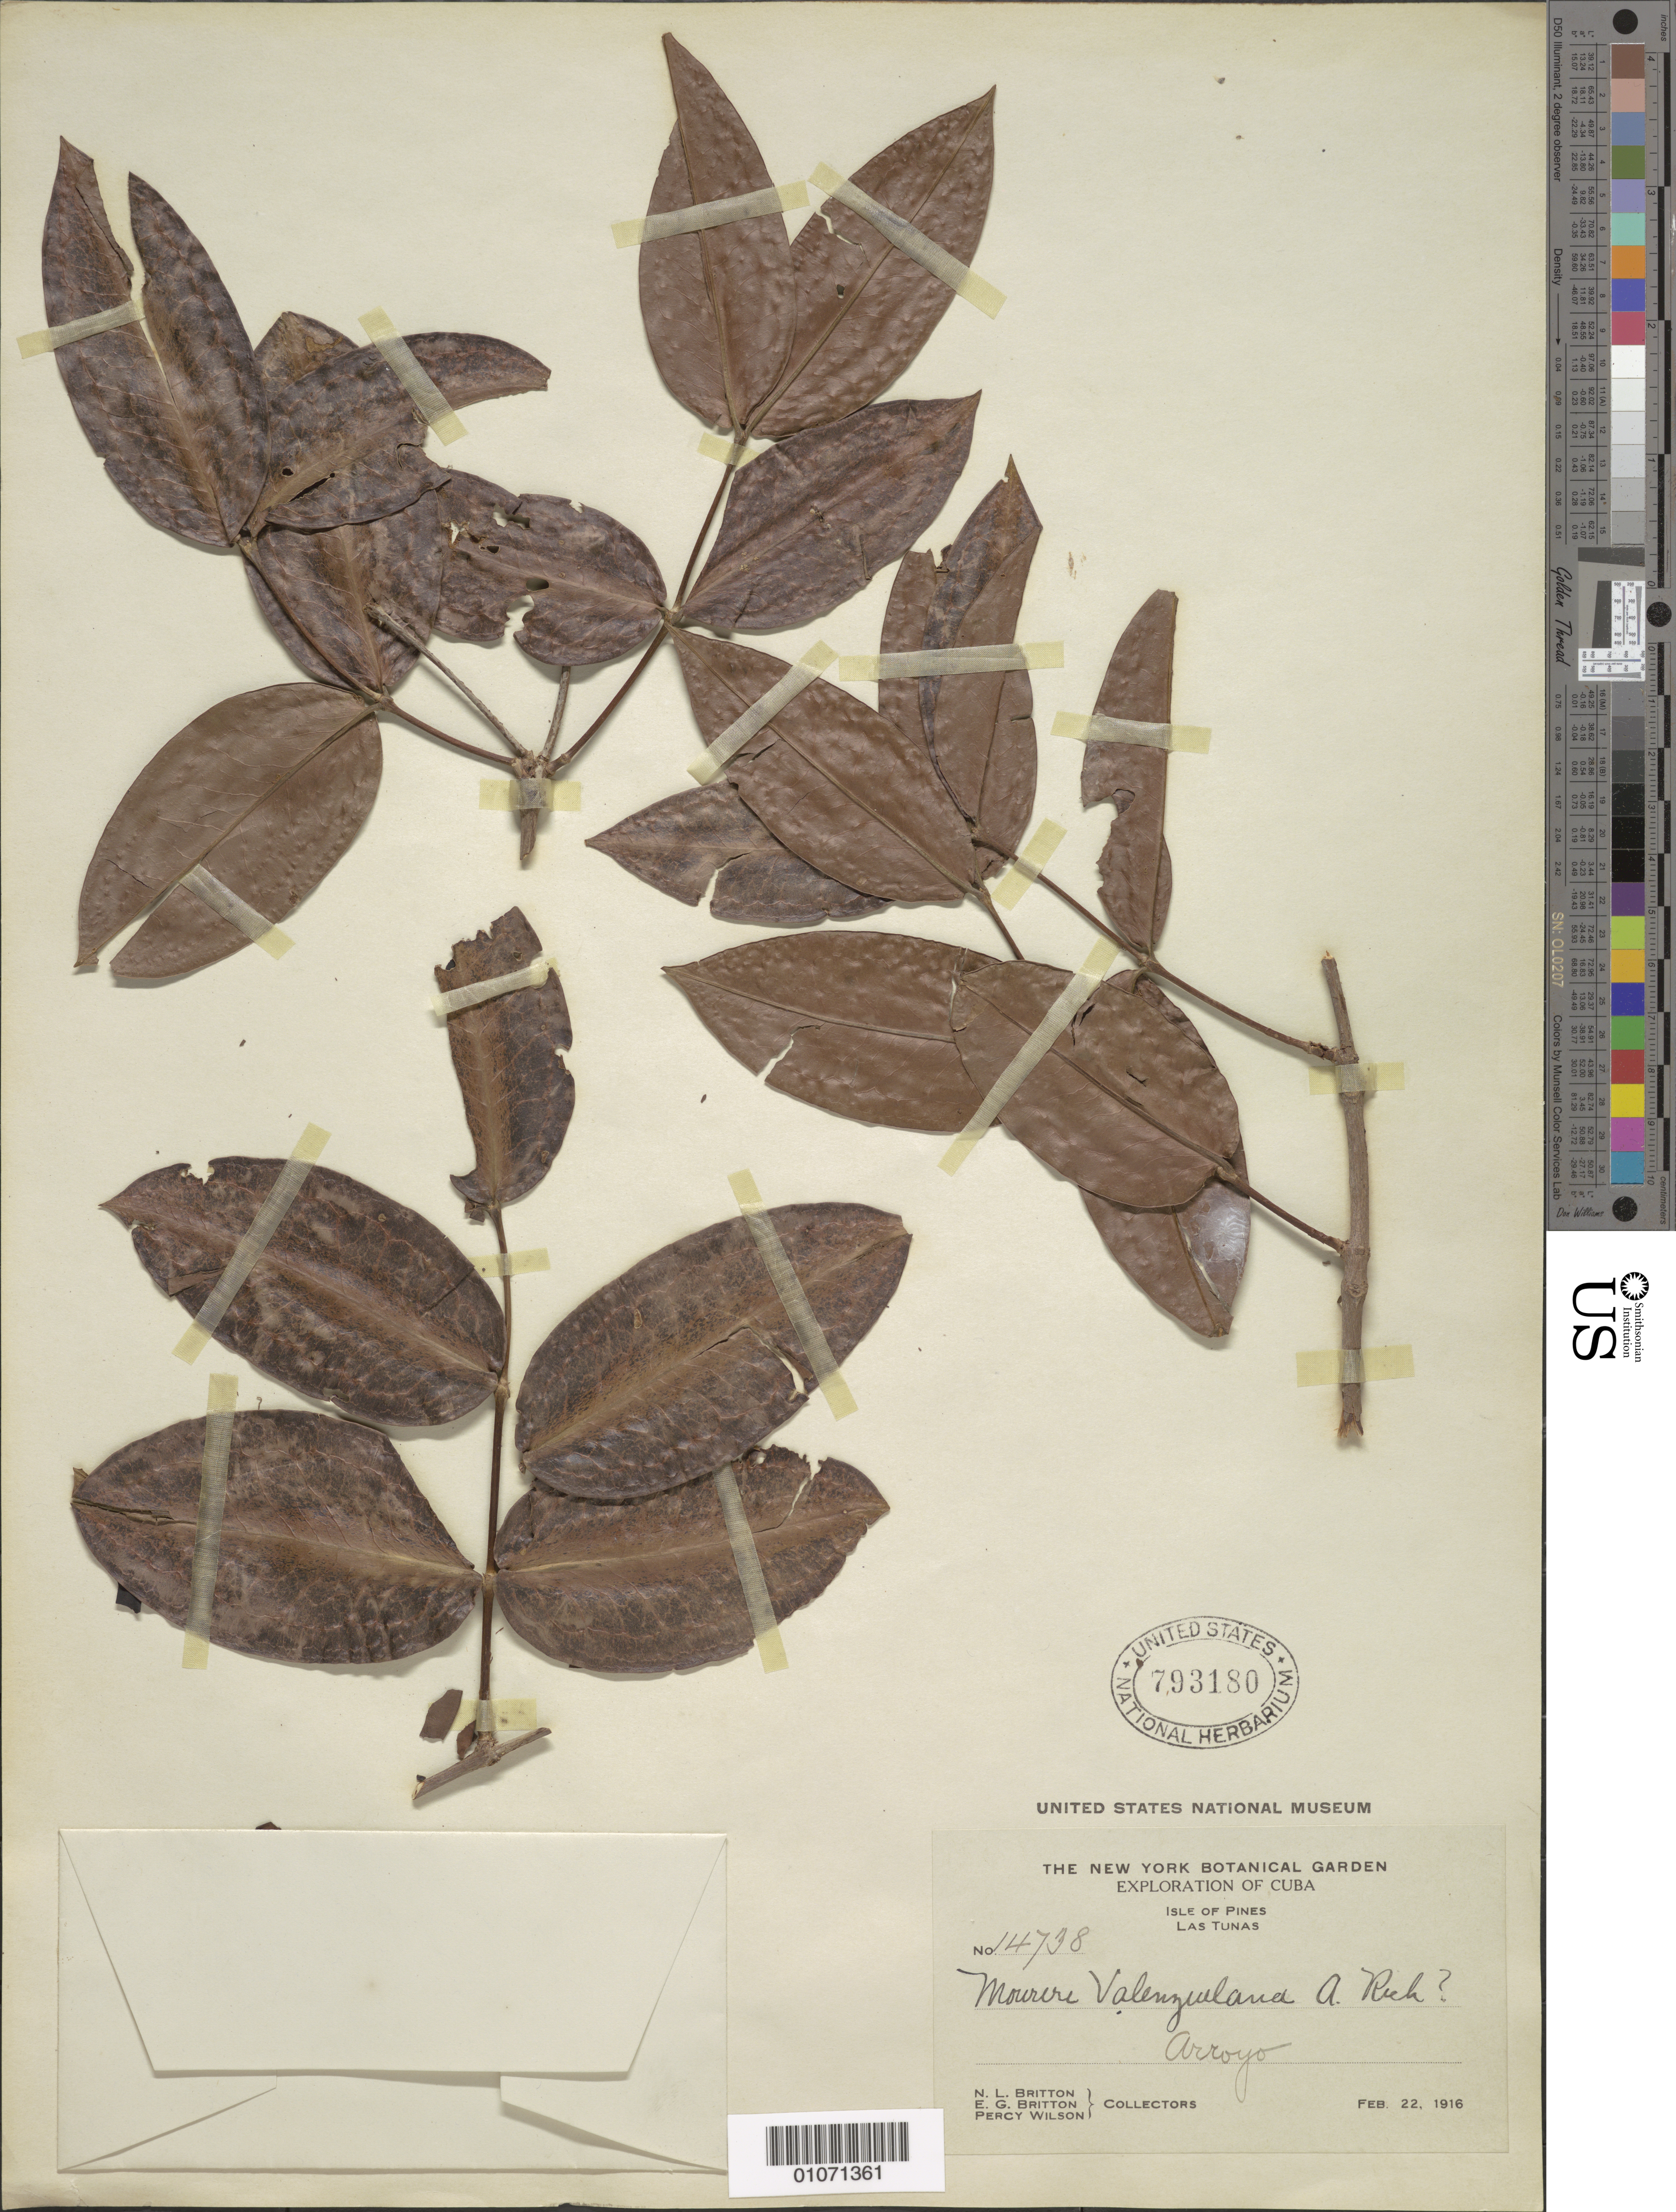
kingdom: Plantae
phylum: Tracheophyta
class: Magnoliopsida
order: Myrtales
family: Melastomataceae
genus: Mouriri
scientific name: Mouriri valenzuelana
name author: A. Rich.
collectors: N. Britton, E. G. Britton & P. Wilson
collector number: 14738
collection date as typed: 22 Feb 1916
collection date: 1916-02-22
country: Cuba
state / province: Isla de La Juventud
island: Isla de la Juventud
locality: Las Tunas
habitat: Arroyo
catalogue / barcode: US 793180